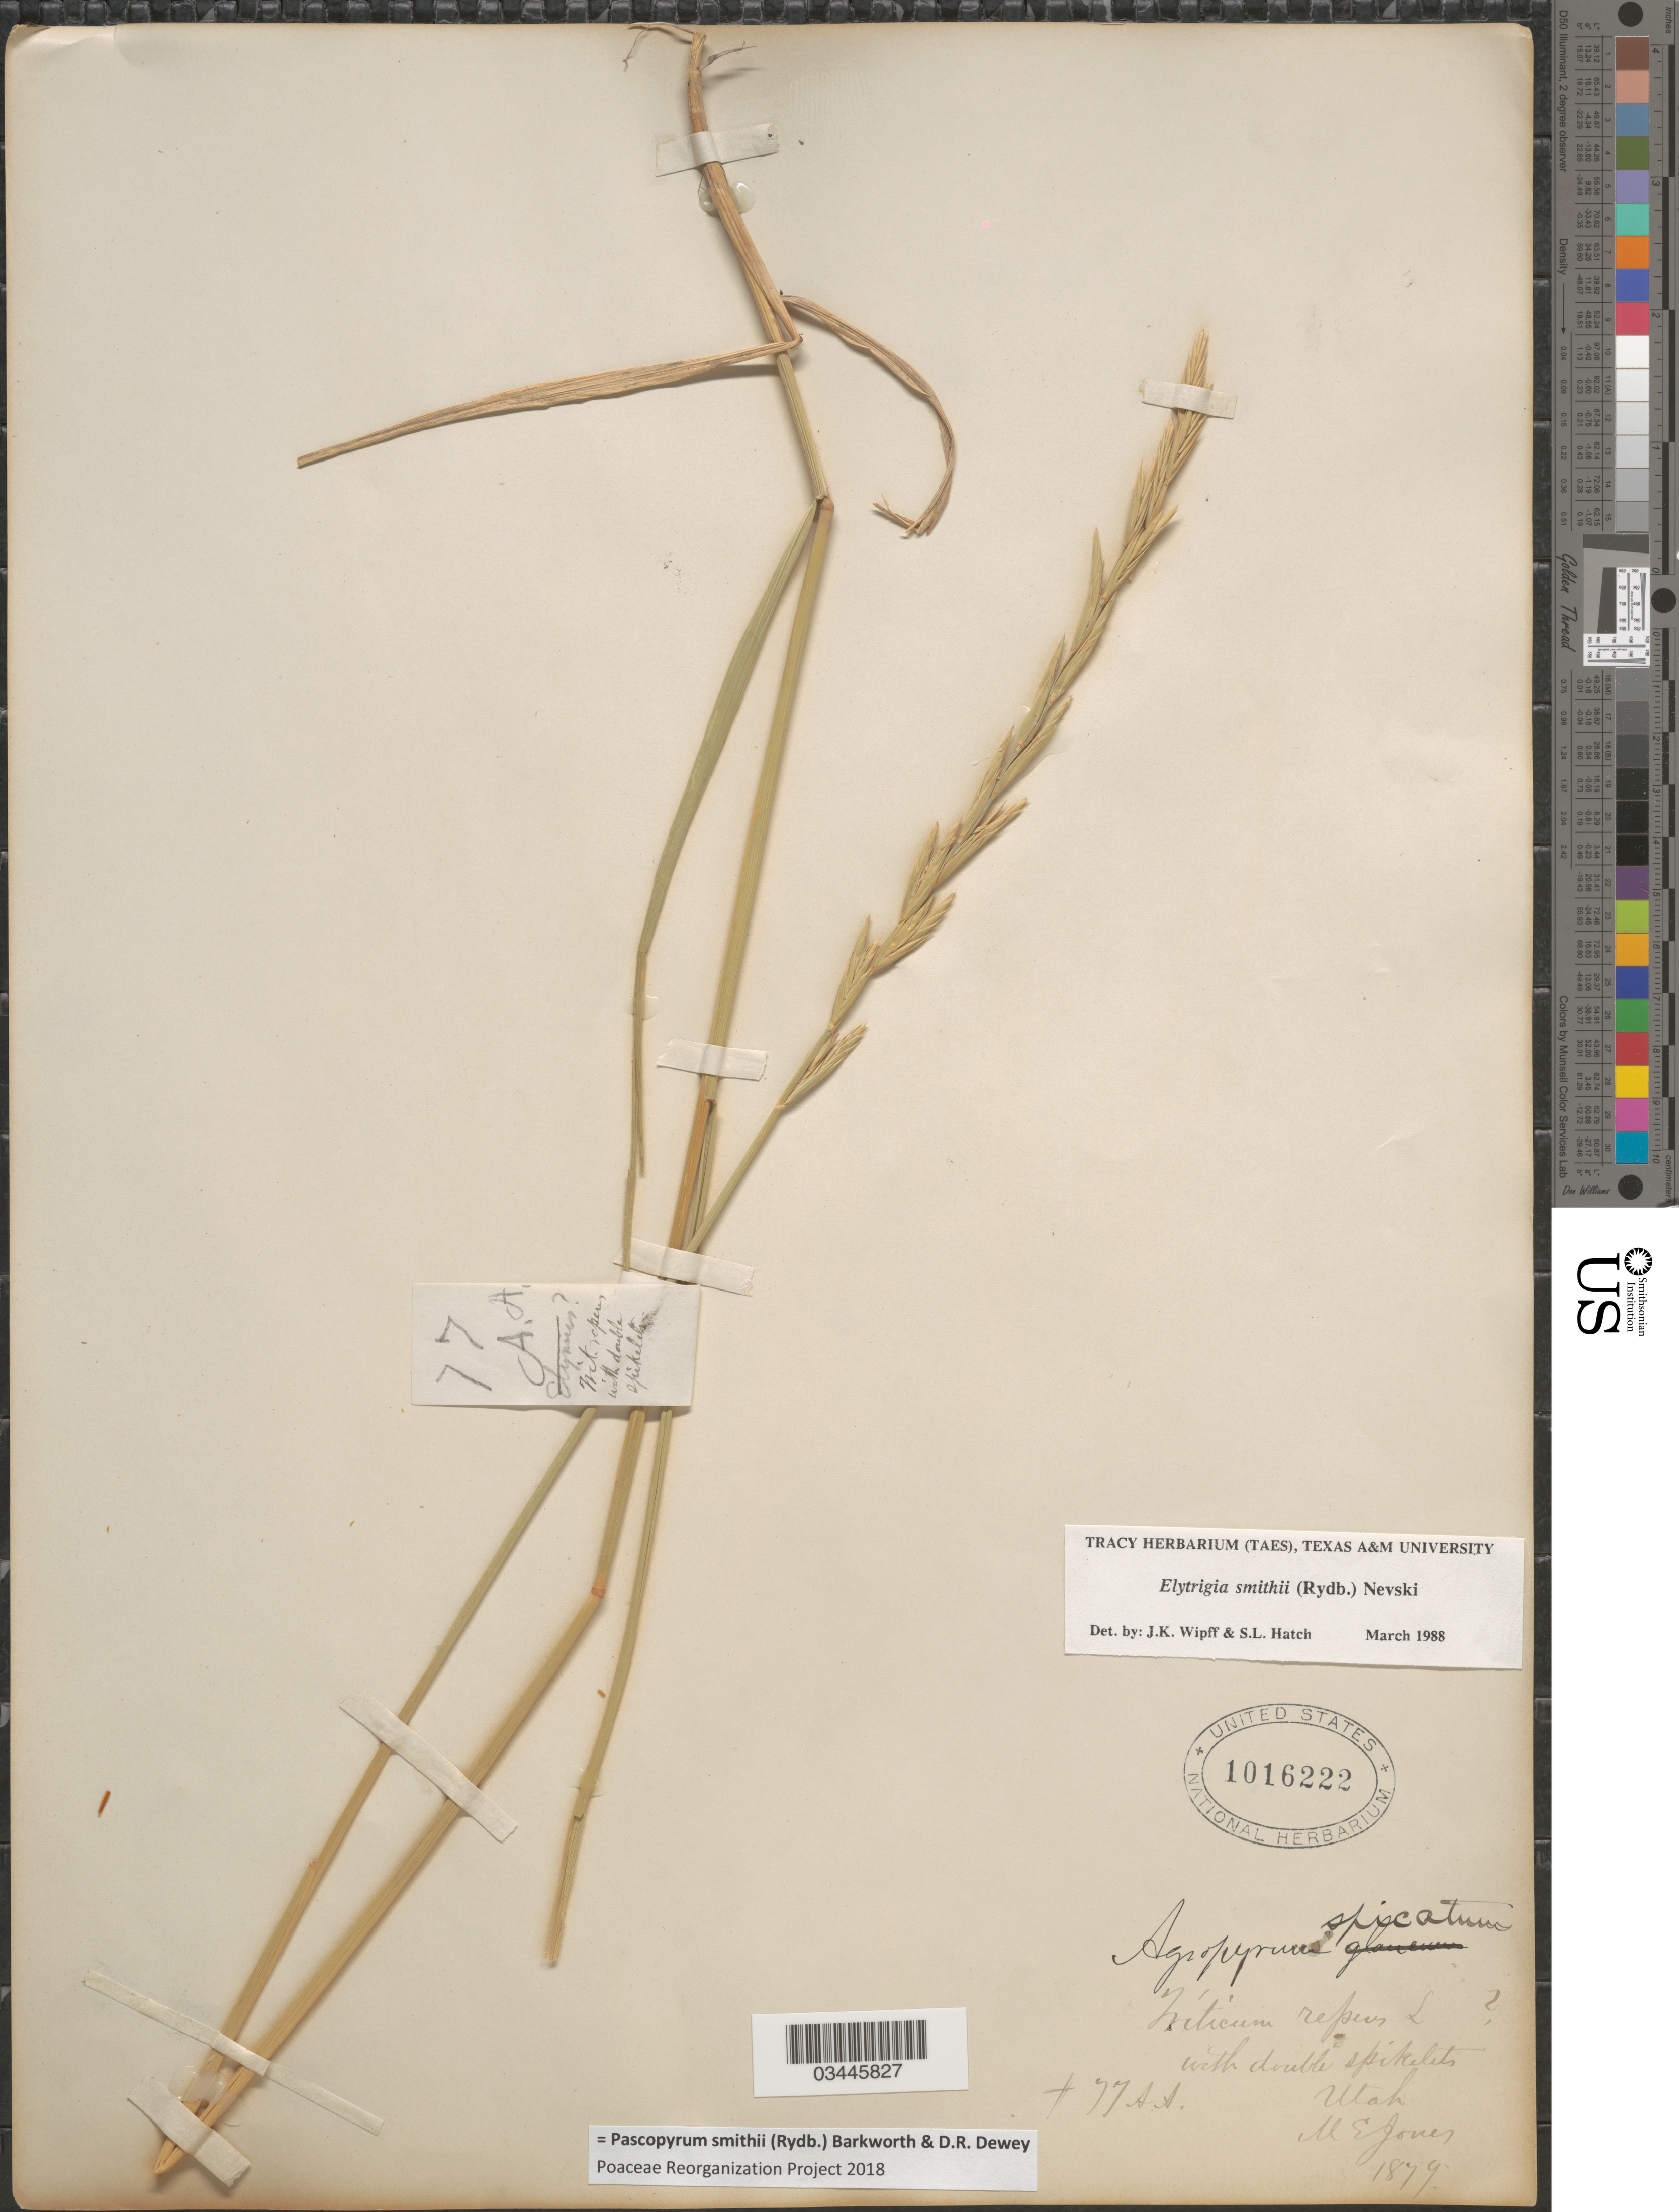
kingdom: Plantae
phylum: Tracheophyta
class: Liliopsida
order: Poales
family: Poaceae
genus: Pascopyrum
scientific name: Pascopyrum smithii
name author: (Rydb.) Barkworth & Dewey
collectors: M. E. Jones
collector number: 77A.A.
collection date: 1879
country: United States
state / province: Utah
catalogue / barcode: US 1016222